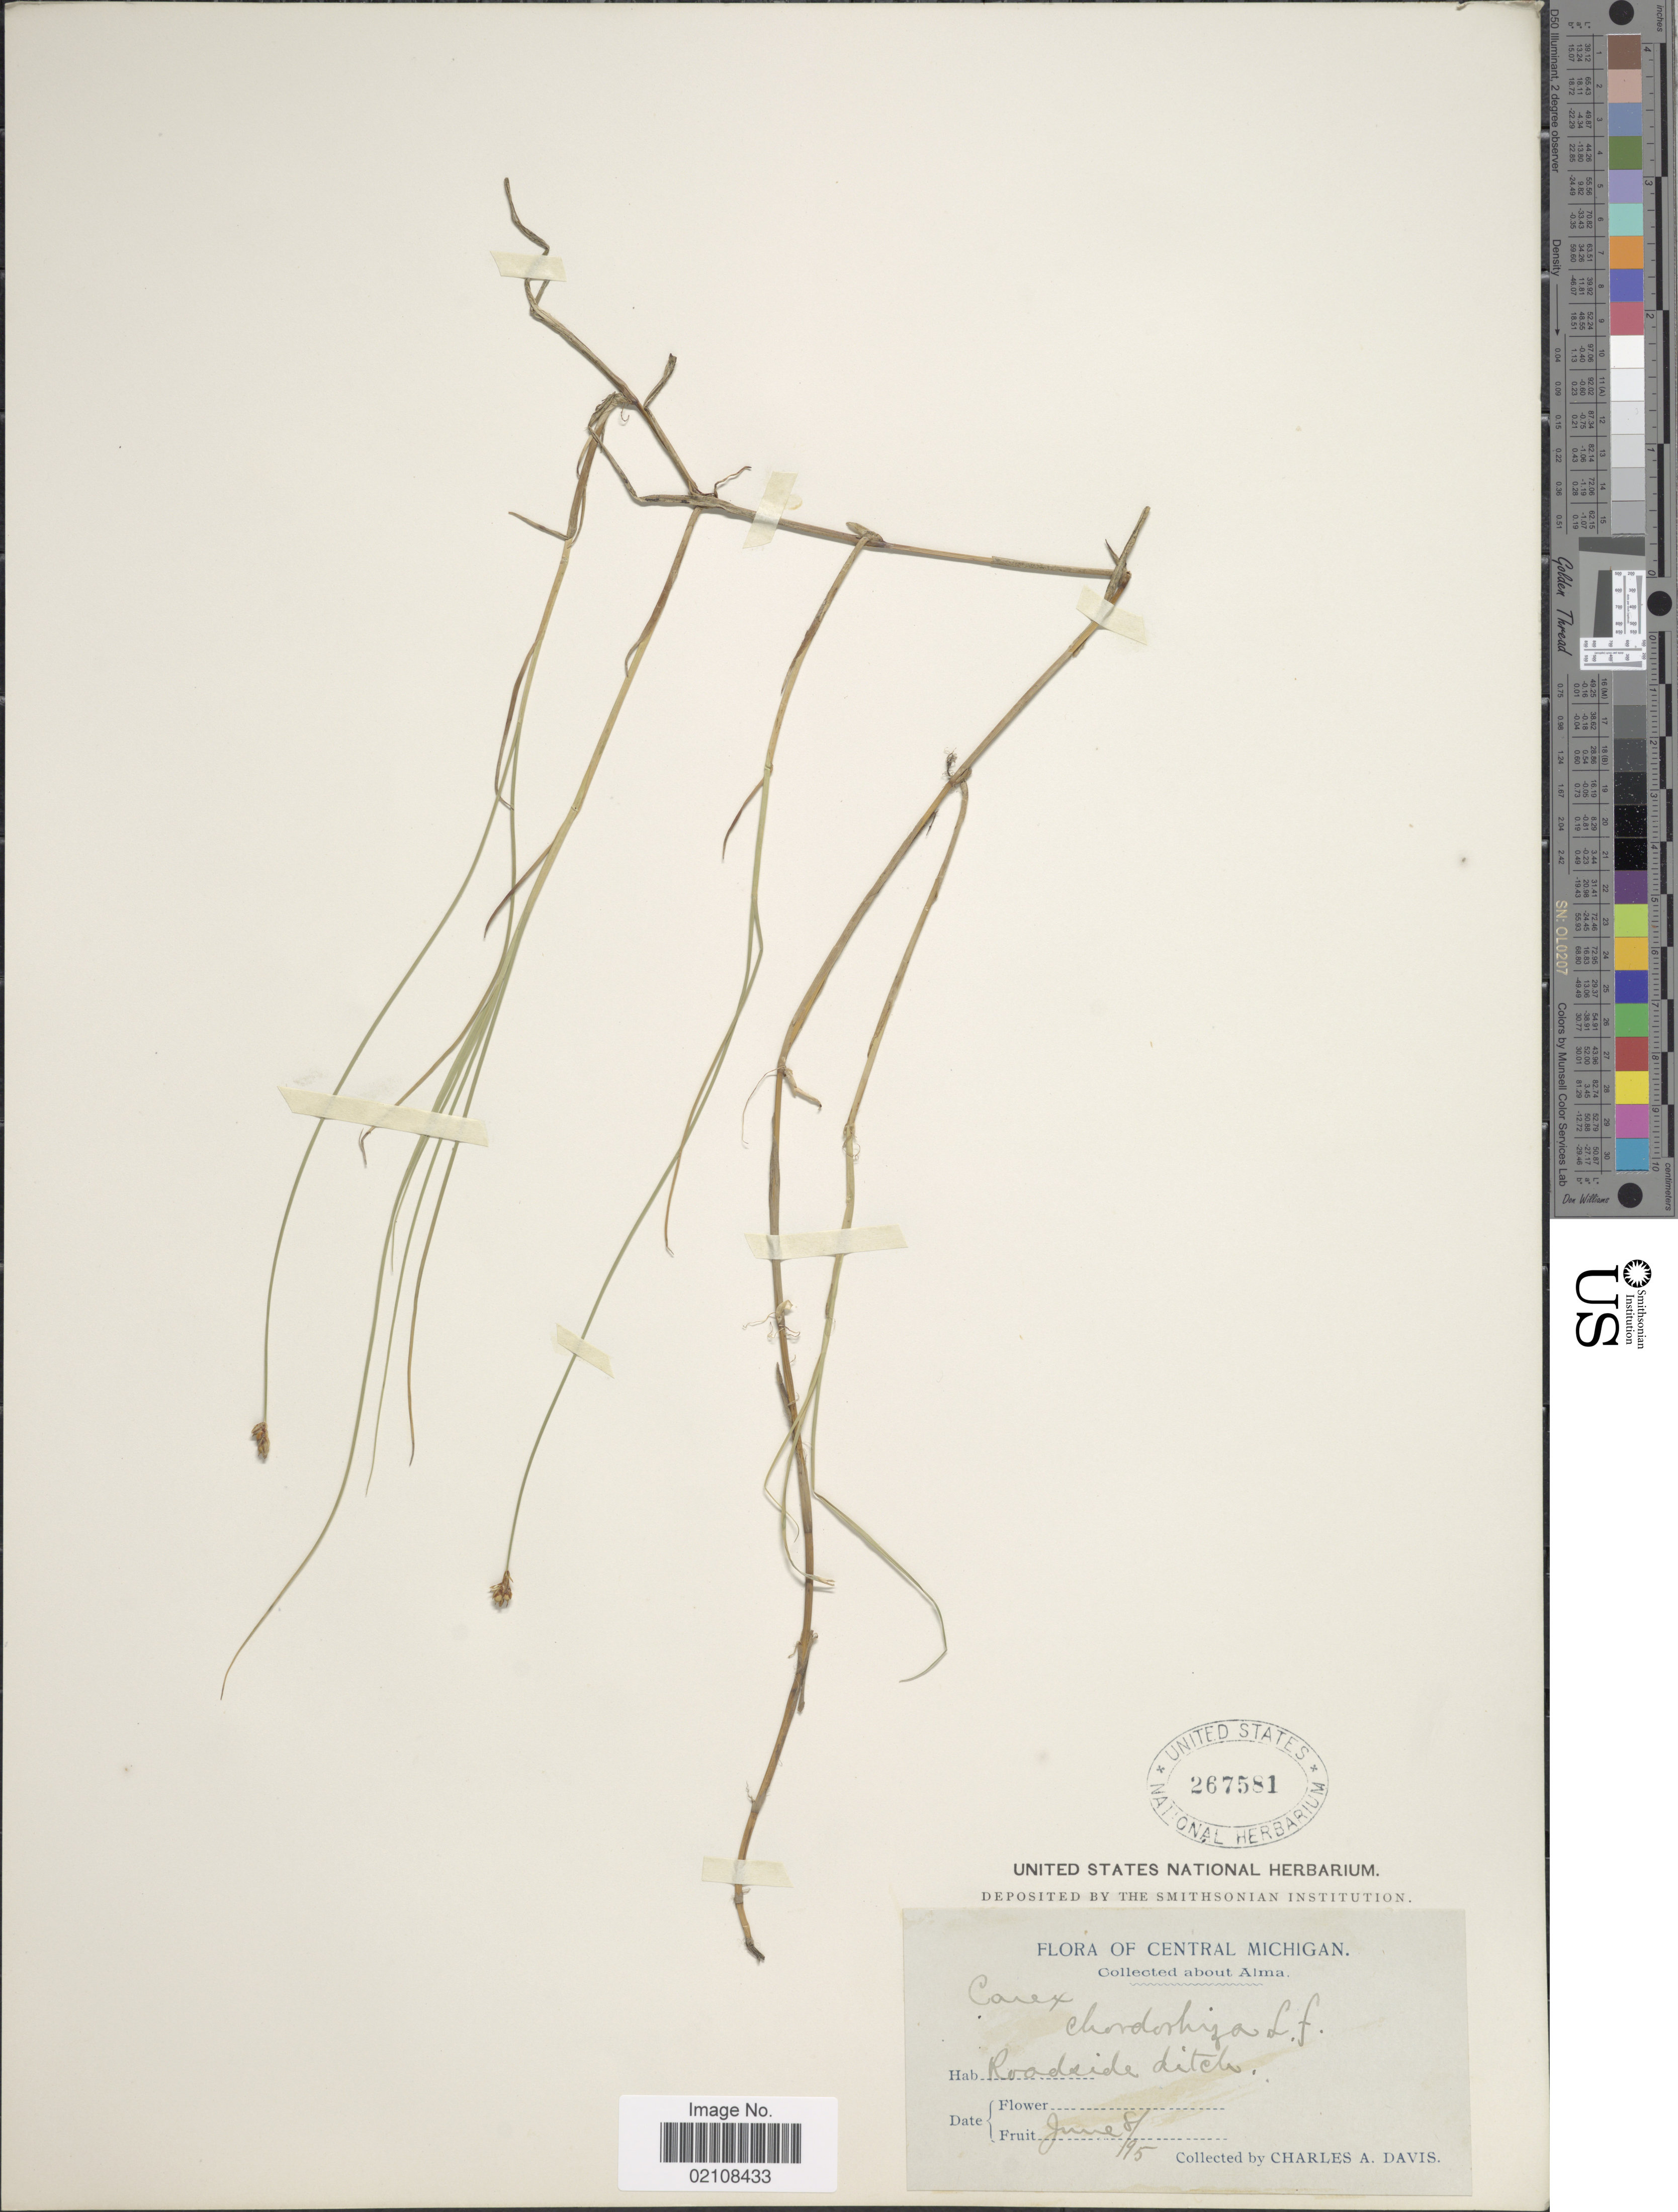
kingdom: Plantae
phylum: Tracheophyta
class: Liliopsida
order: Poales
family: Cyperaceae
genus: Carex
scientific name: Carex chordorrhiza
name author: L. f.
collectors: C. Davis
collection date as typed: Transcribed d/m/y: 8/6/95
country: United States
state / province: Michigan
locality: Central Michigan. Collected about Alma. Roadside ditch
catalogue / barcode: US 267581